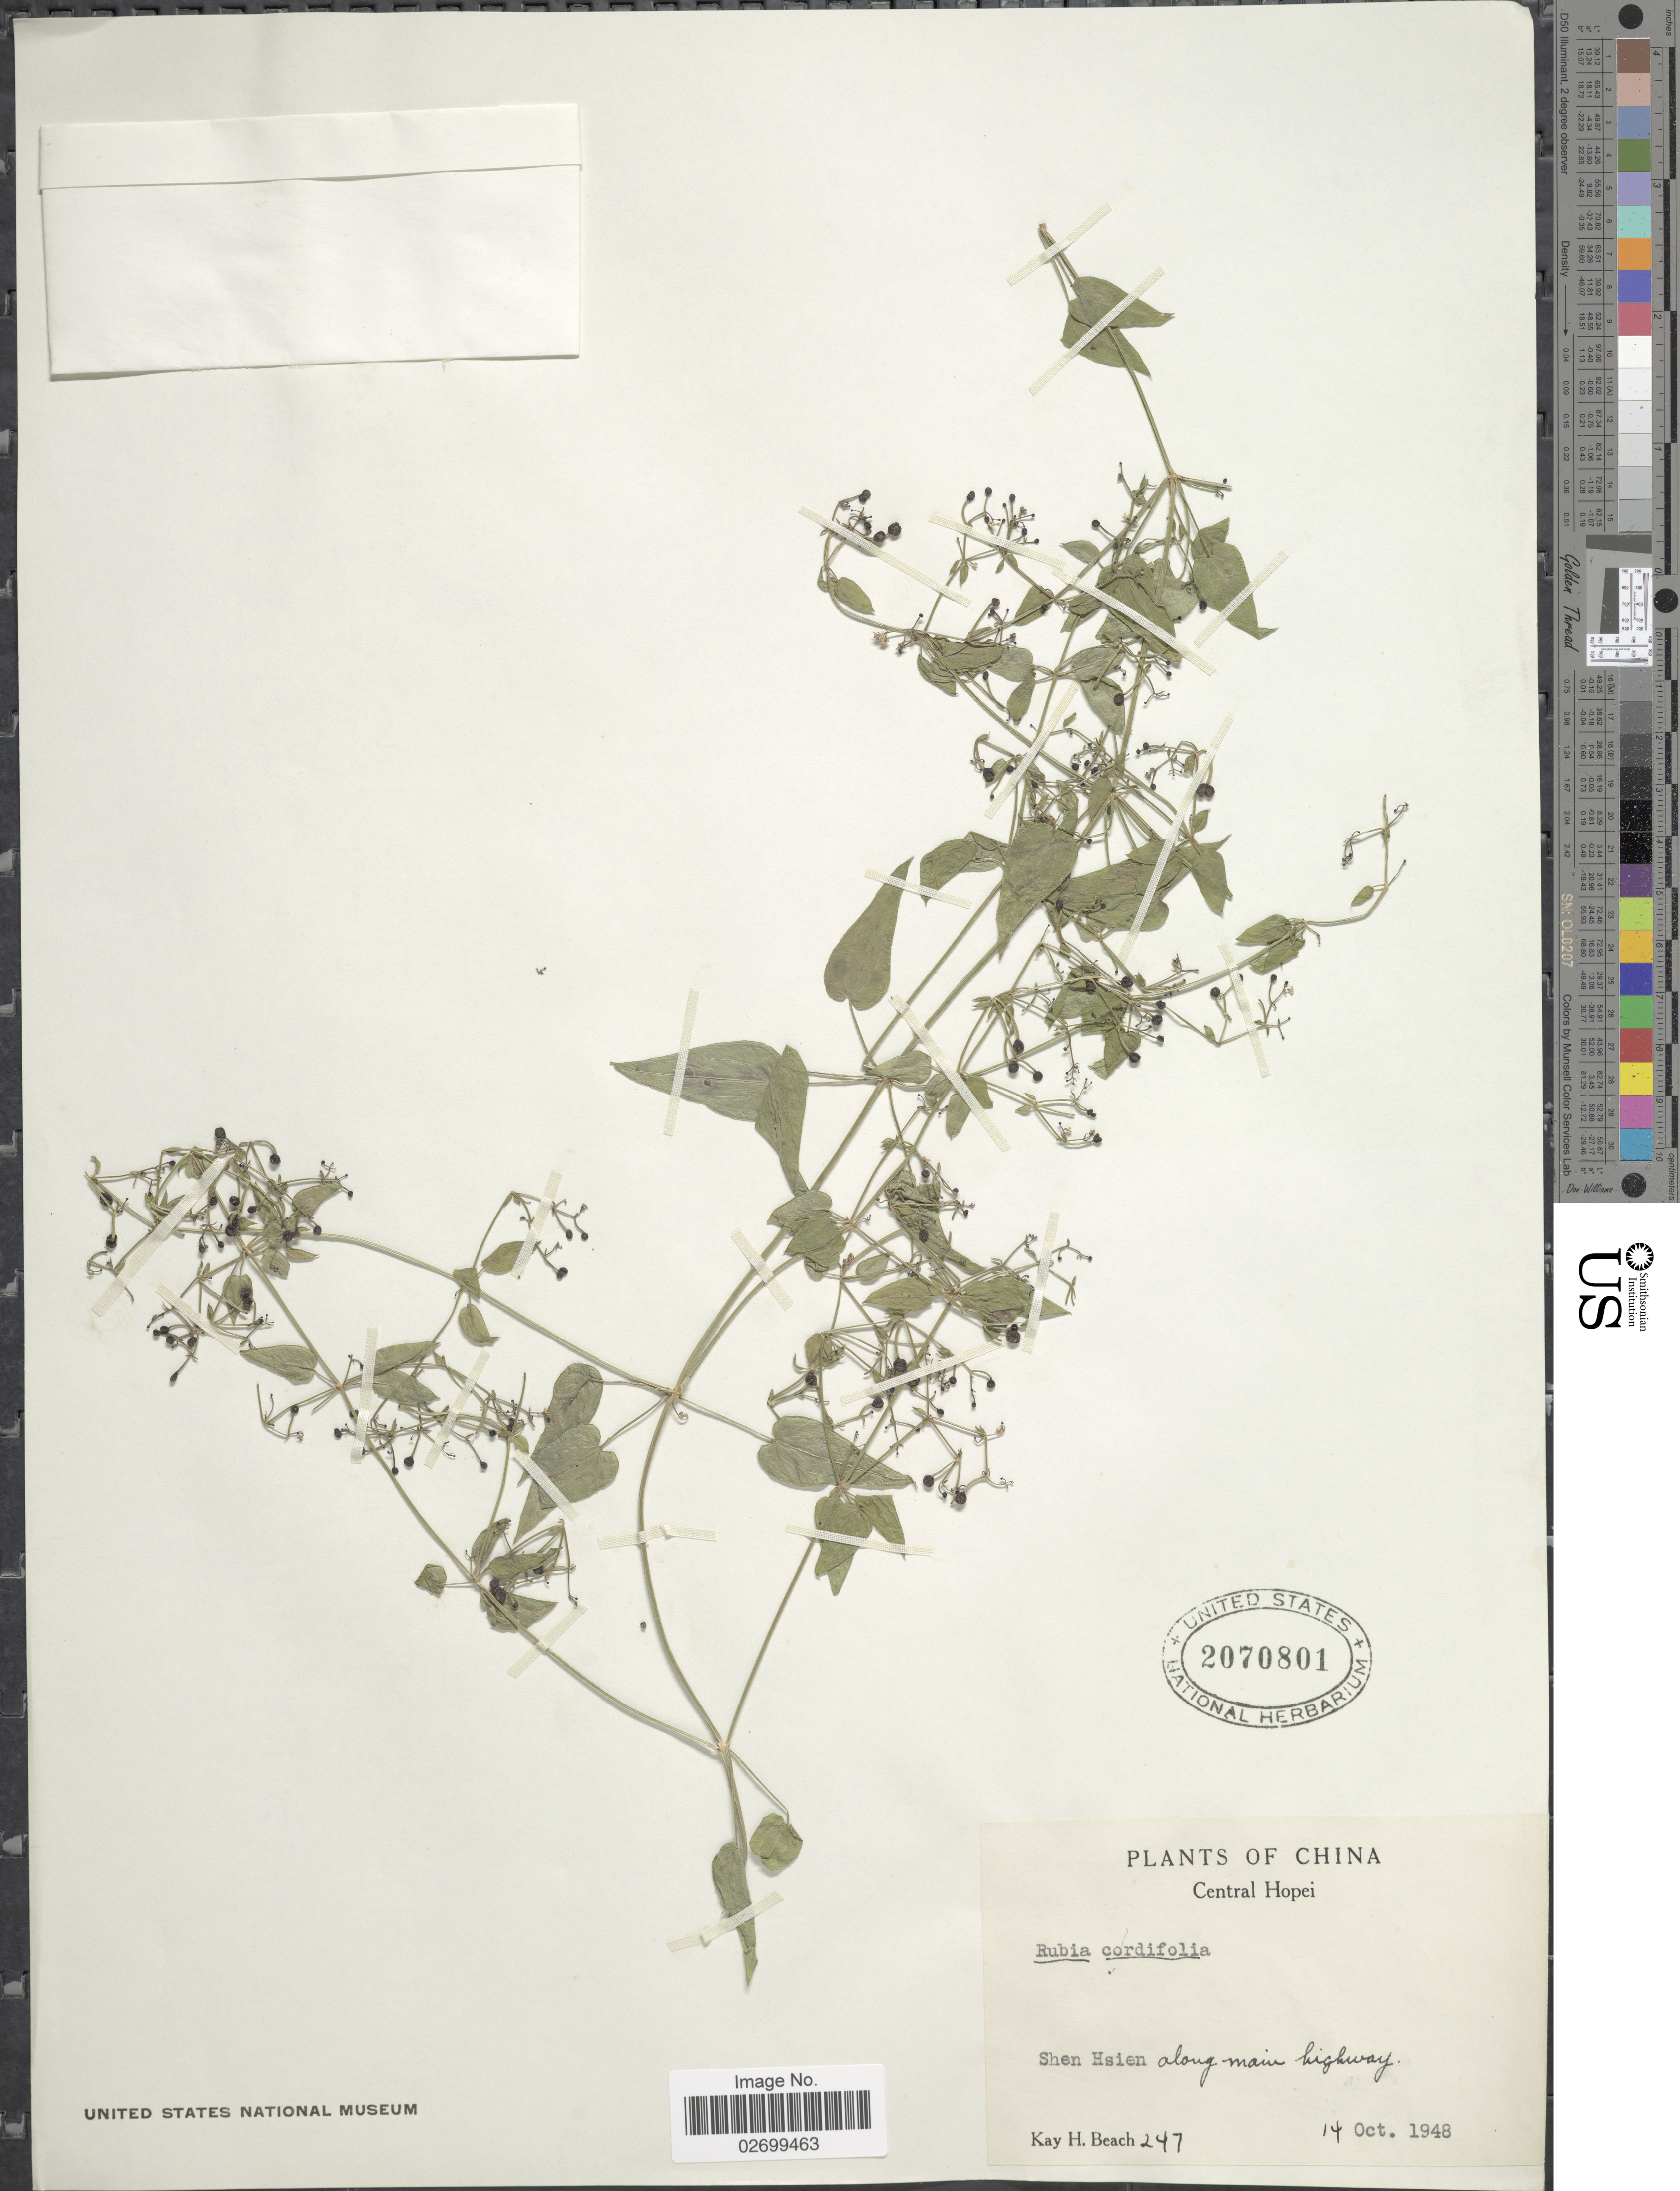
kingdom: Plantae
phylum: Tracheophyta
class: Magnoliopsida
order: Gentianales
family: Rubiaceae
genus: Rubia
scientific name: Rubia cordifolia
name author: L.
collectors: K. H. Beach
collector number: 247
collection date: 1948-10-14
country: China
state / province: Hebei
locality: Central Hopei, Shen Hsien along main highway.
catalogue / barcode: US 2070801